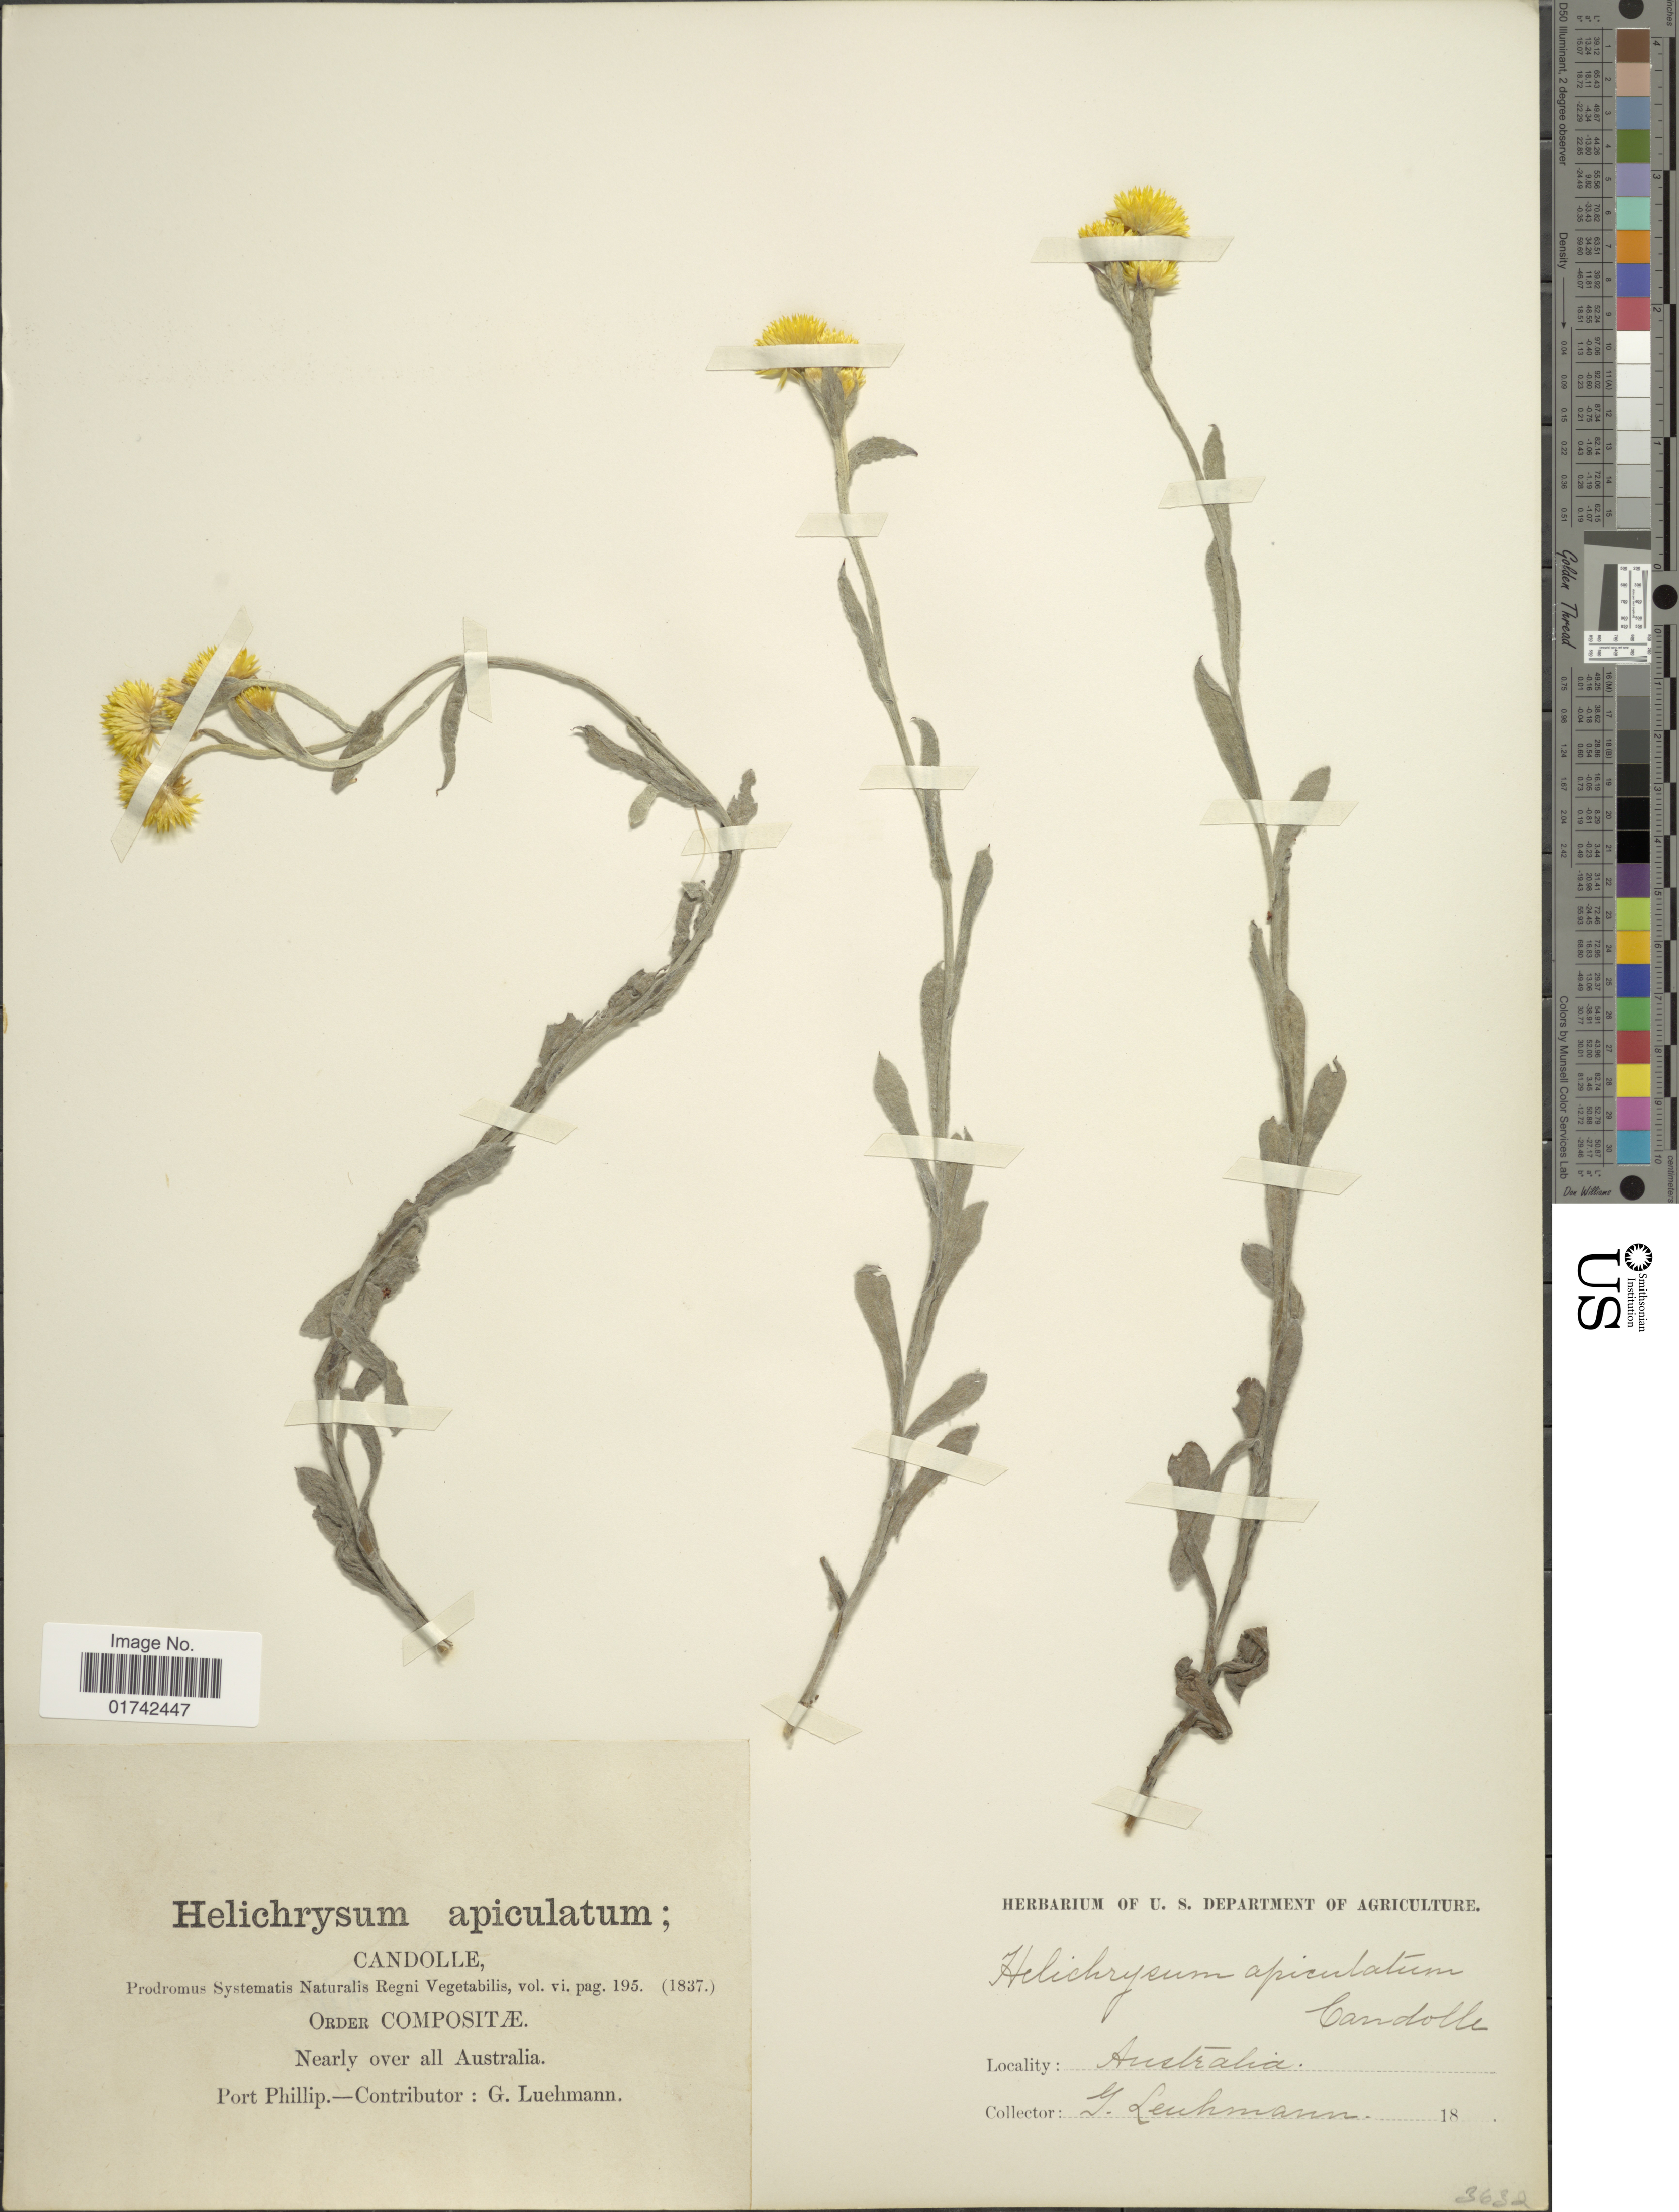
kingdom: Plantae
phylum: Tracheophyta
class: Magnoliopsida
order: Asterales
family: Asteraceae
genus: Helichrysum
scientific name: Helichrysum apiculatum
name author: (Labill.) D. Don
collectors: J. Luehmann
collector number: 3632?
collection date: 1837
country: Australia